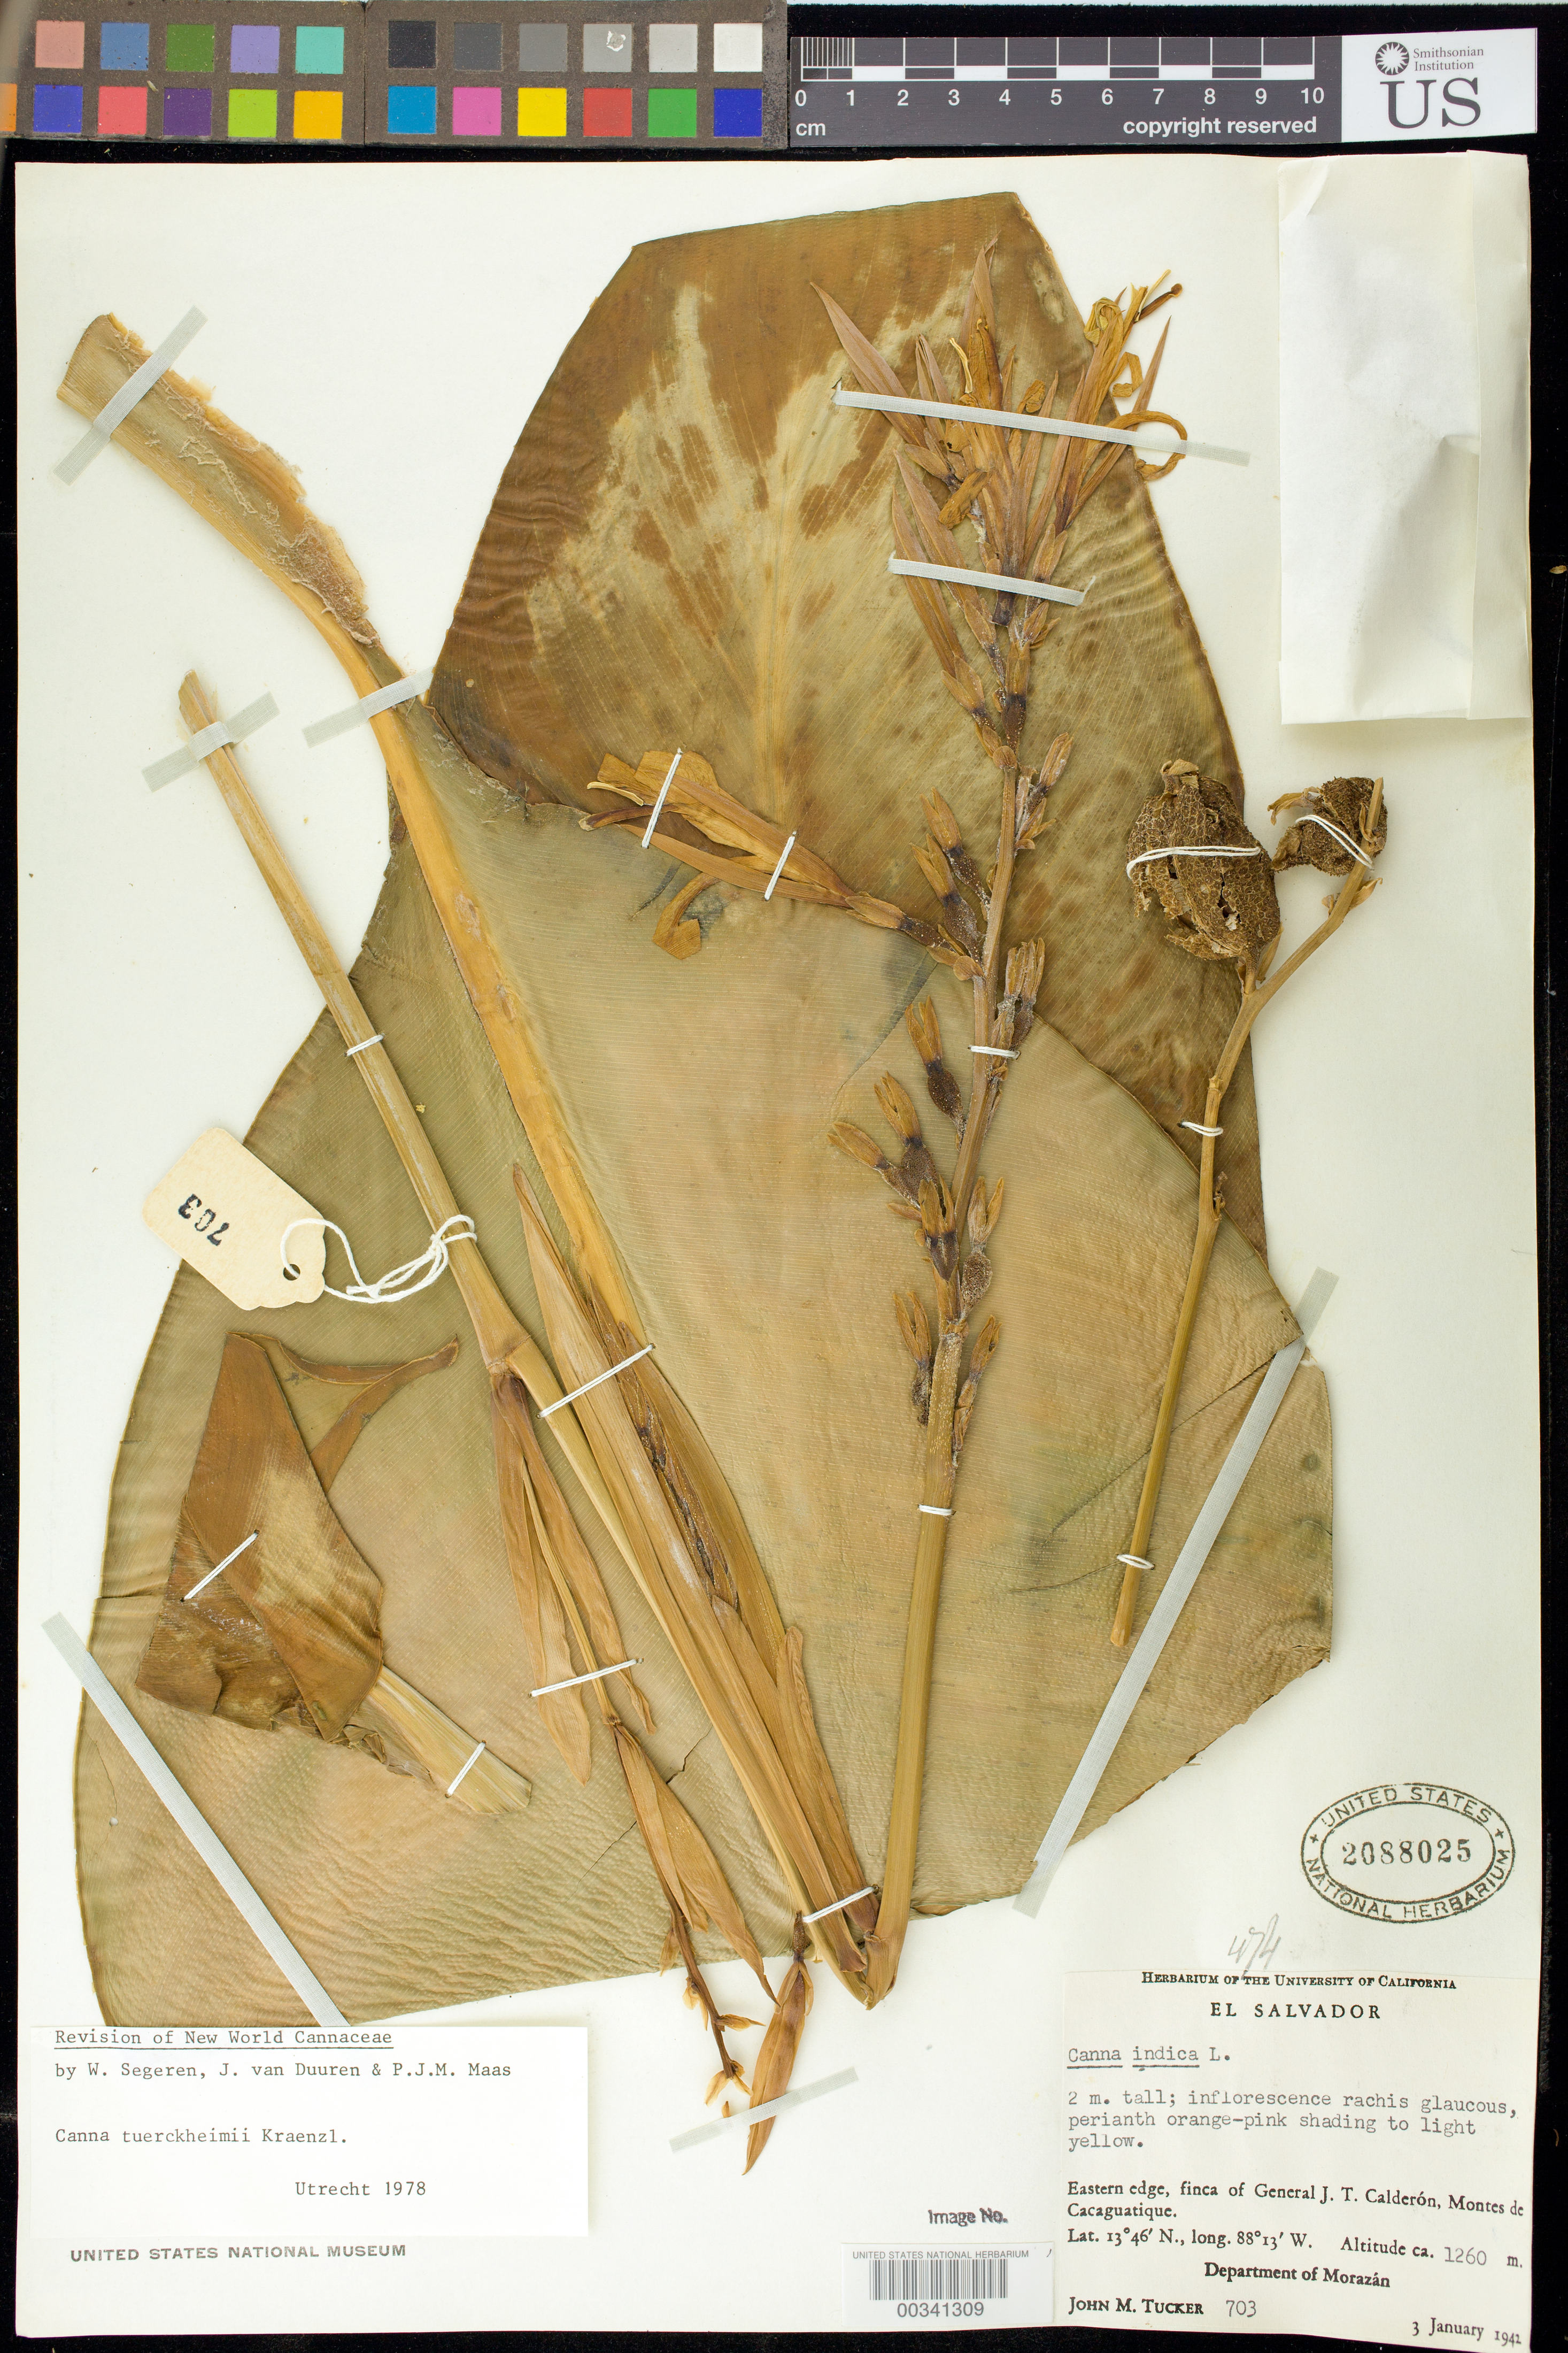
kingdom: Plantae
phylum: Tracheophyta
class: Liliopsida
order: Zingiberales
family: Cannaceae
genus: Canna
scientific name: Canna tuerckheimii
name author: Kraenzl. in Engl.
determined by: Segeren, W.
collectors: J. M. Tucker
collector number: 703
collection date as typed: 03 Jan 1942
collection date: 1942-01-03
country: El Salvador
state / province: Morazán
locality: Eastern edge, finca of general j.t. calderon, montes de cacaguatique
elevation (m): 1260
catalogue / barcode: US 2088025